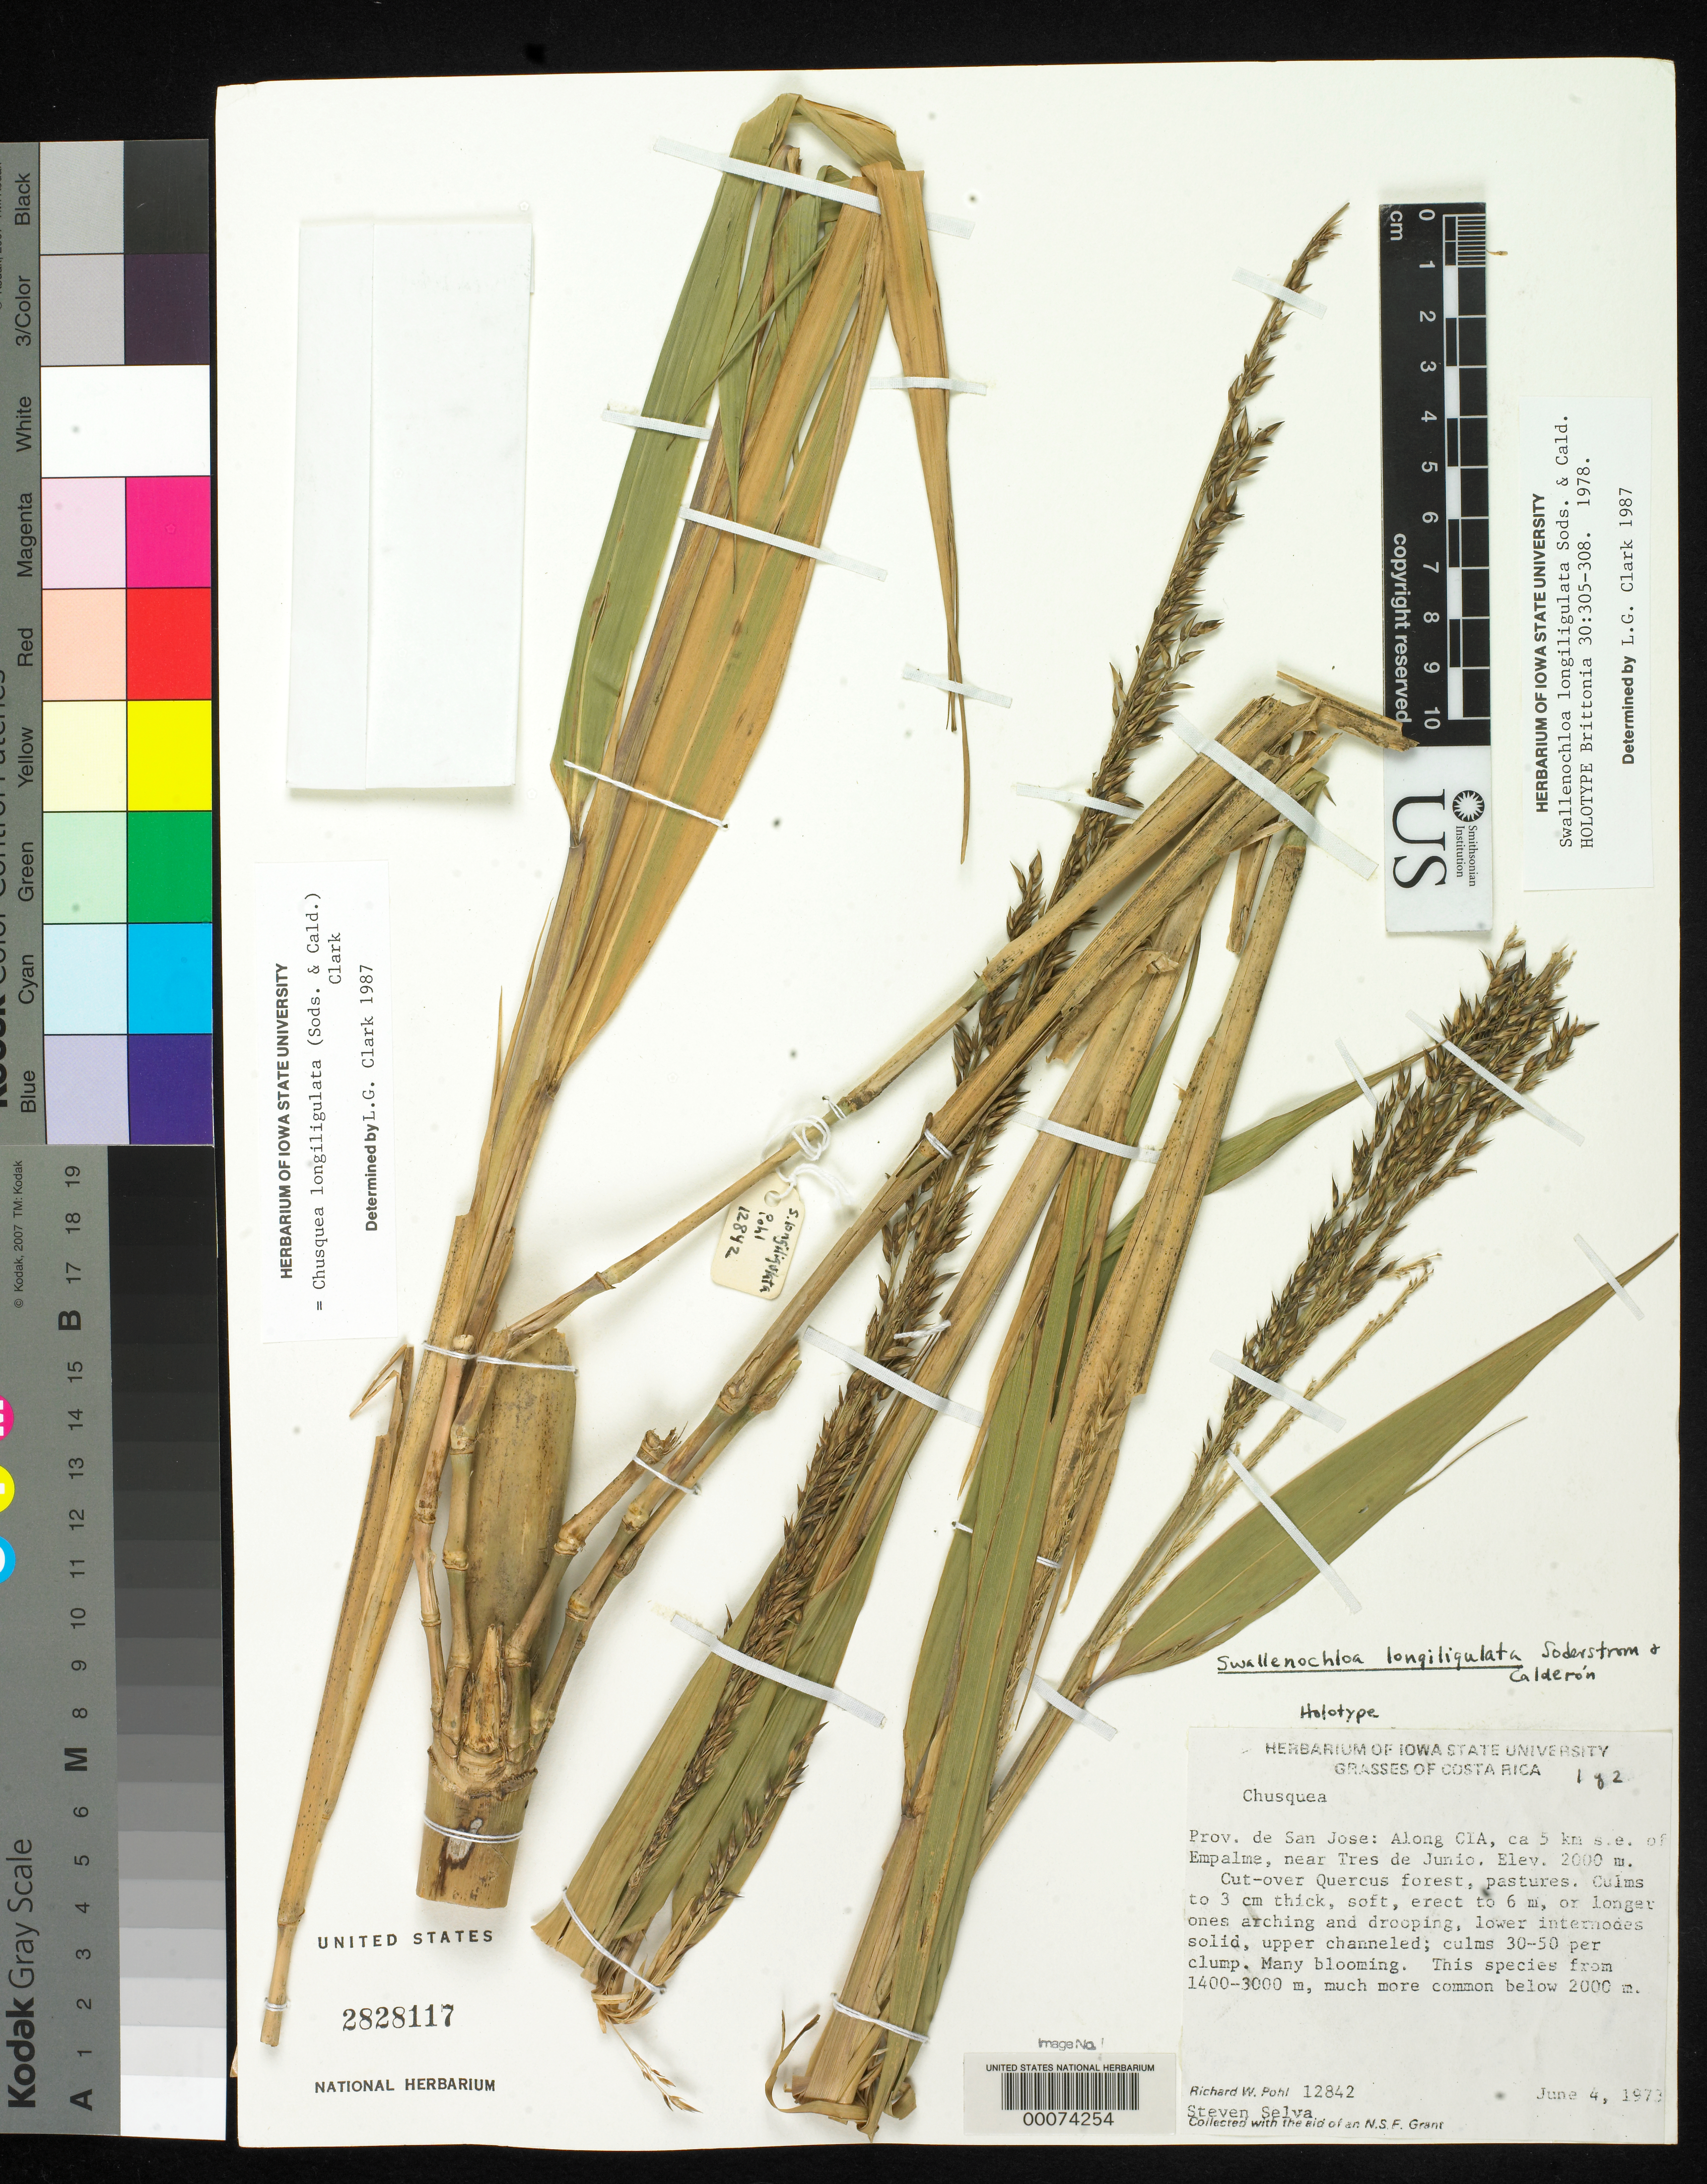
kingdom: Plantae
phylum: Tracheophyta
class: Liliopsida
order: Poales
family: Poaceae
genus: Swallenochloa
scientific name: Swallenochloa longiligulata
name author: Soderstr. & C. E. Calderón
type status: Holotype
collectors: R. W. Pohl & S. Selva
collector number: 12842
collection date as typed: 04 Jun 1973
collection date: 1973-06-04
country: Costa Rica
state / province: San José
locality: SE of Empalme near Tres de Junio.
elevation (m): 1400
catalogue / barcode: US 2828117